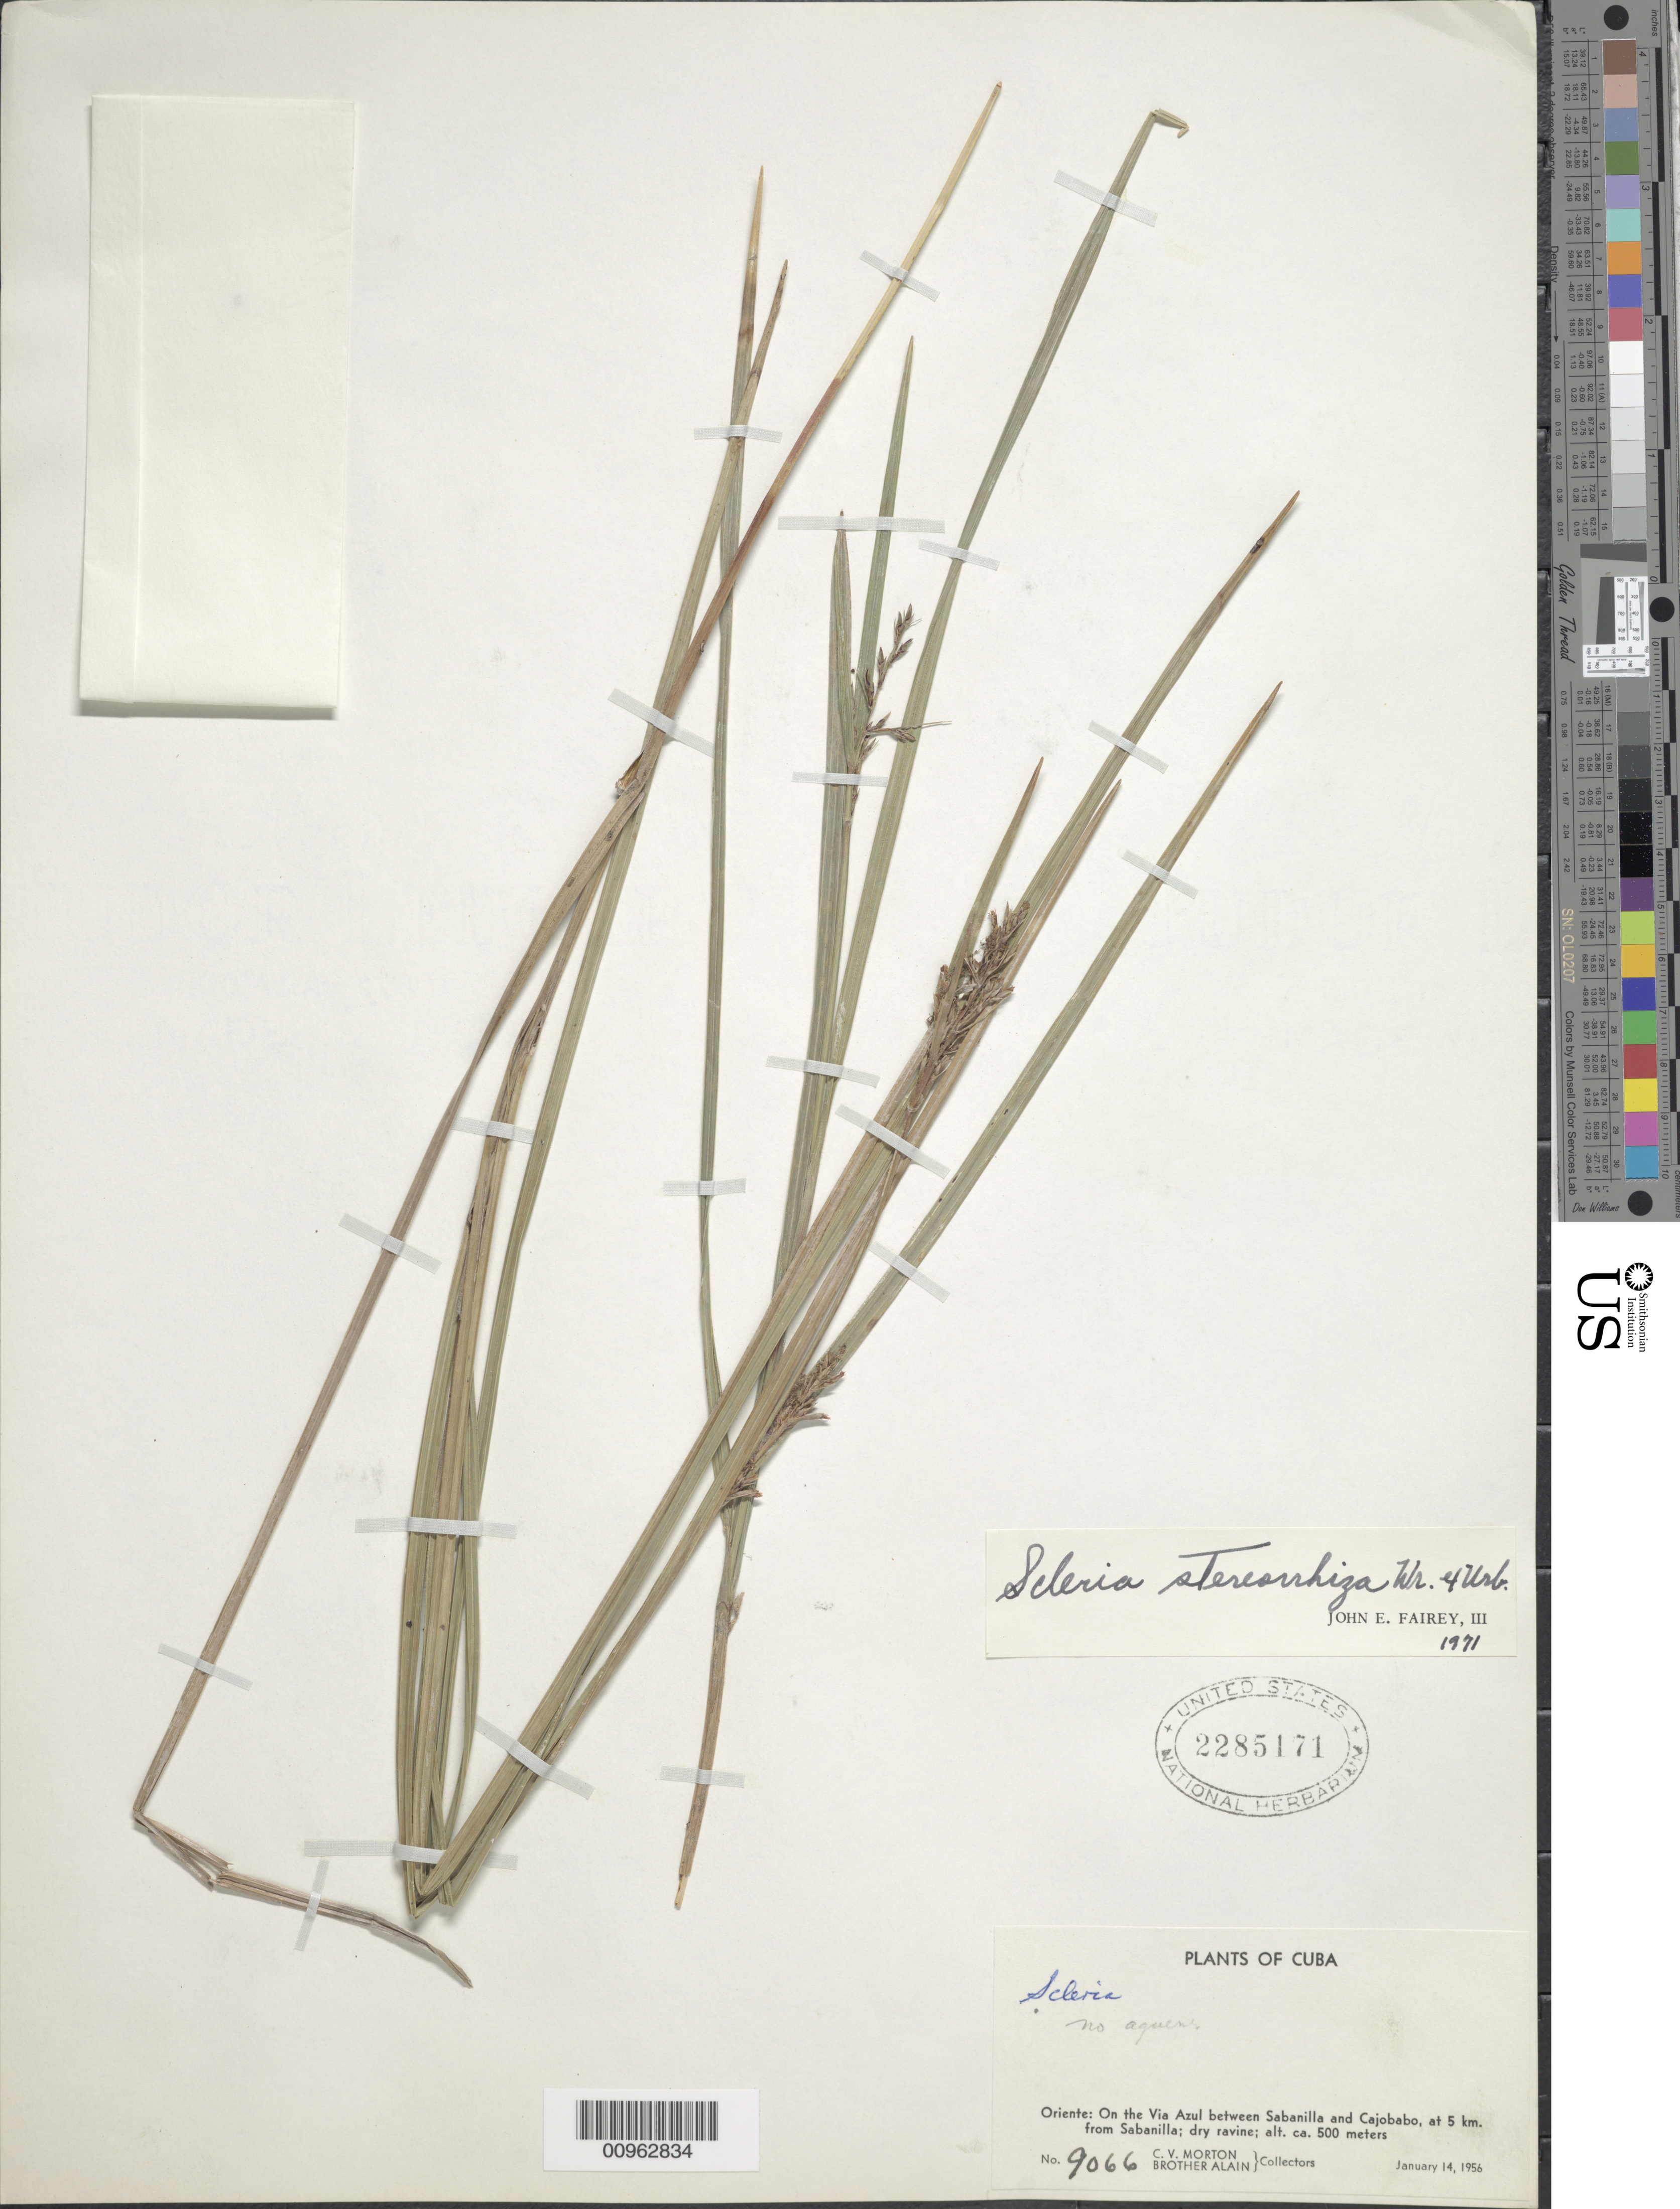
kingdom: Plantae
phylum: Tracheophyta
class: Liliopsida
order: Poales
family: Cyperaceae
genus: Scleria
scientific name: Scleria stereorrhiza var. stereorrhiza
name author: C. Wright ex C.B. Clarke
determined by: Fairey, J. E., III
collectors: C. V. Morton & A. H. Liogier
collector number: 9066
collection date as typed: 14 Jan 1956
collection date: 1956-01-14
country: Cuba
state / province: Oriente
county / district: Dry forest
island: Cuba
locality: On the Via Azul between Sabanilla and Cajobabo, at 5 km from Sabanilla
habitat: Dry ravine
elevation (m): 500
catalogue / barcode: US 2285171